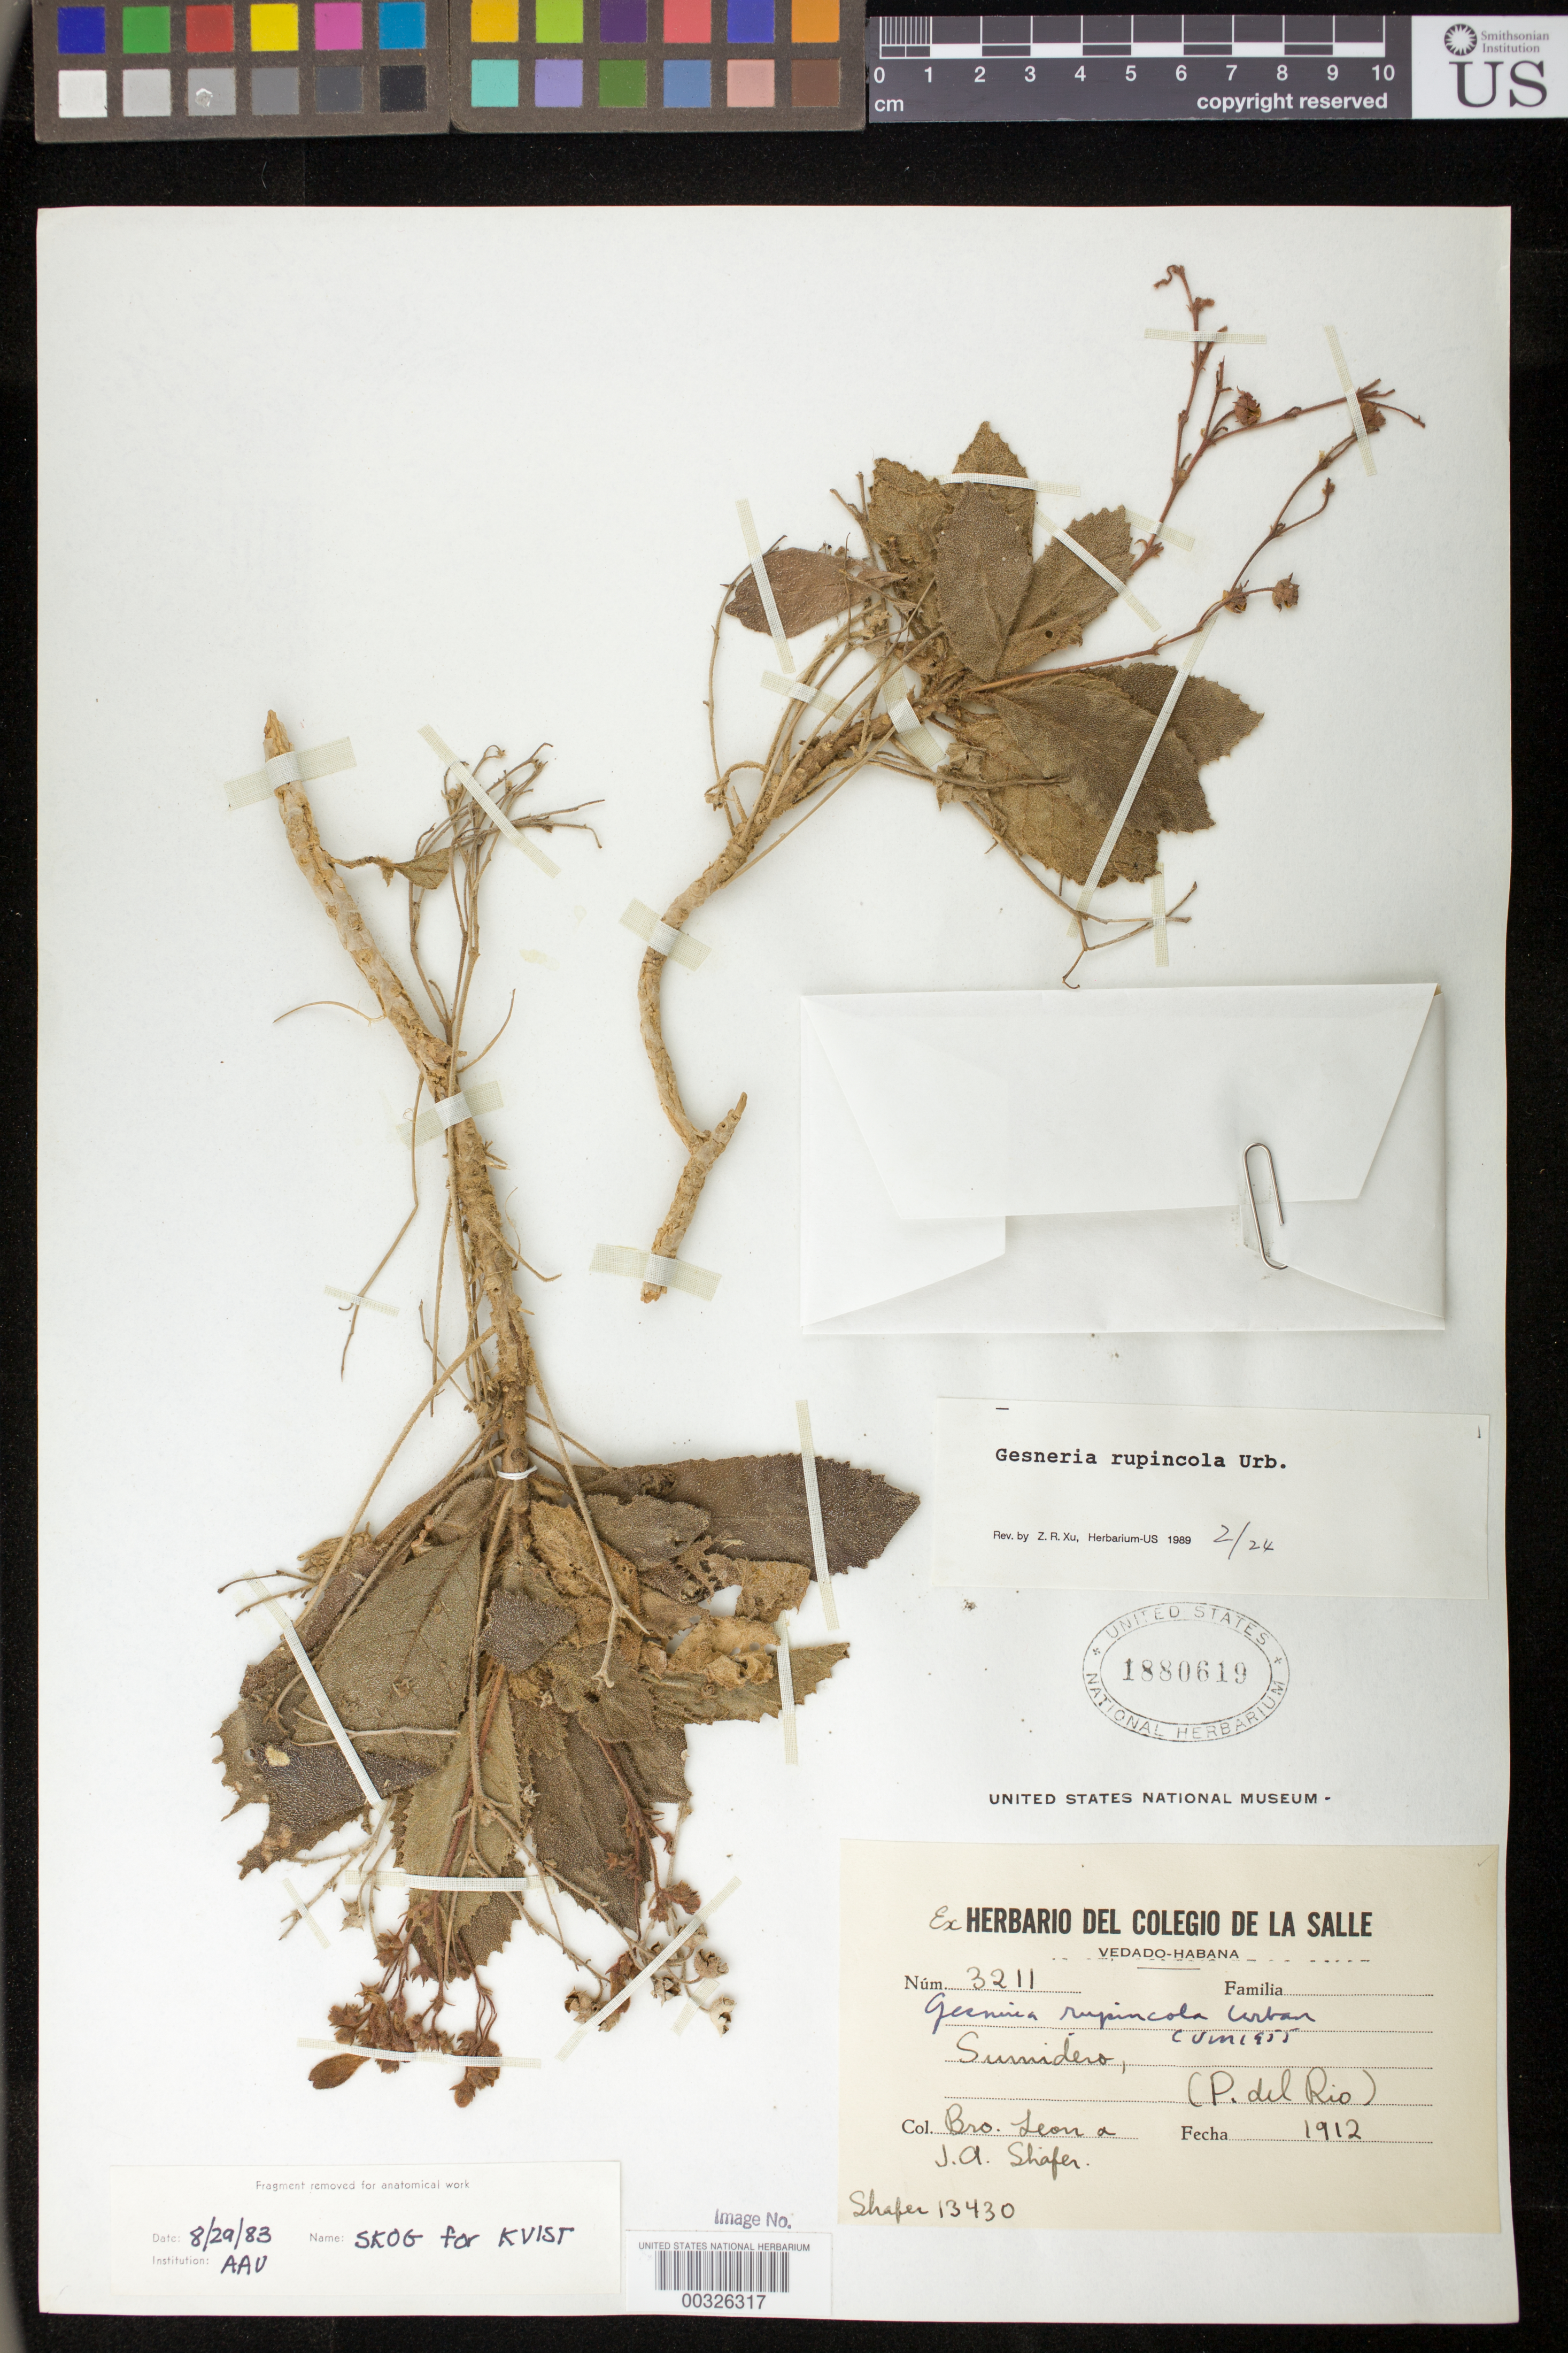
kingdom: Plantae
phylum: Tracheophyta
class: Magnoliopsida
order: Lamiales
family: Gesneriaceae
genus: Gesneria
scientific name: Gesneria rupincola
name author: Urb.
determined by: Skog, Laurence E.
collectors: F. Leon & J. A. Shafer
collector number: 3211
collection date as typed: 1912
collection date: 1912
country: Cuba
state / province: Pinar del Rio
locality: Sumidero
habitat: On limestone cliffs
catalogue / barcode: US 1880619